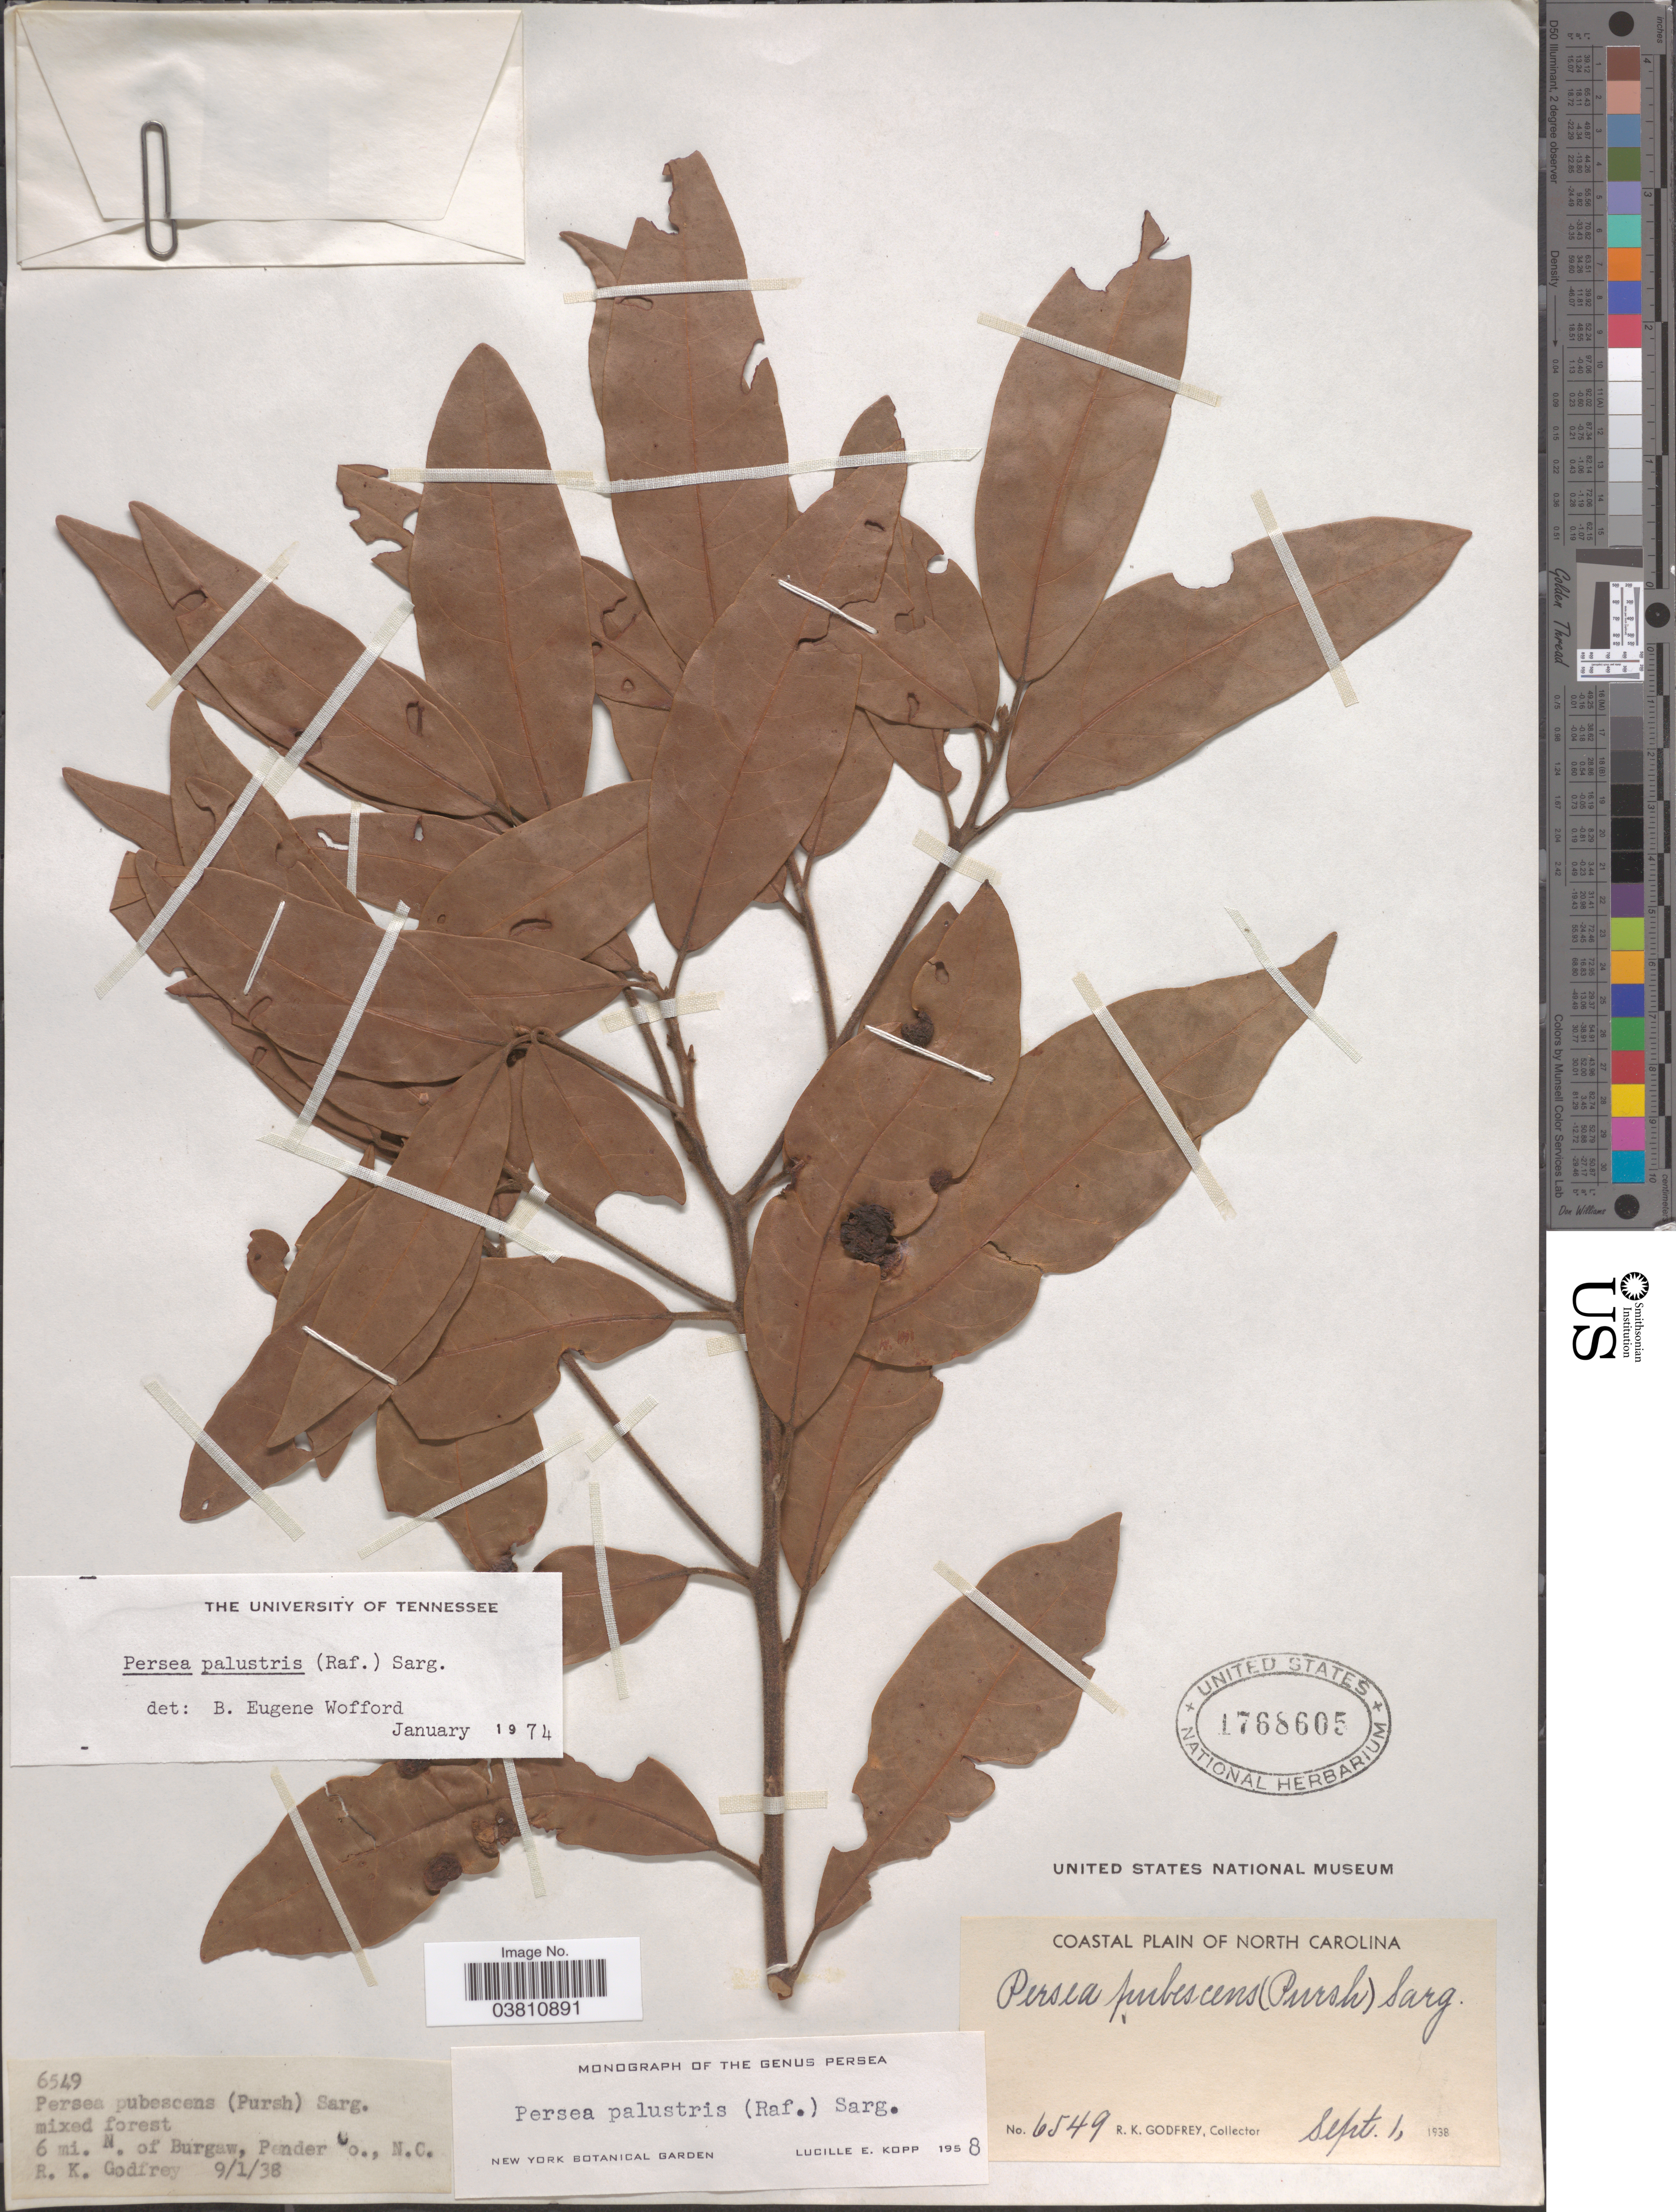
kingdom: Plantae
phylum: Tracheophyta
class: Magnoliopsida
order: Laurales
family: Lauraceae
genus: Persea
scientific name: Persea palustris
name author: (Raf.) Sarg.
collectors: R. K. Godfrey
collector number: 6549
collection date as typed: Transcribed d/m/y: 9/1/38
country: United States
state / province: North Carolina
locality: Coastal Plain of North Carolina. 6 mi. N. of Burgaw, Pender Co.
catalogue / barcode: US 1768605